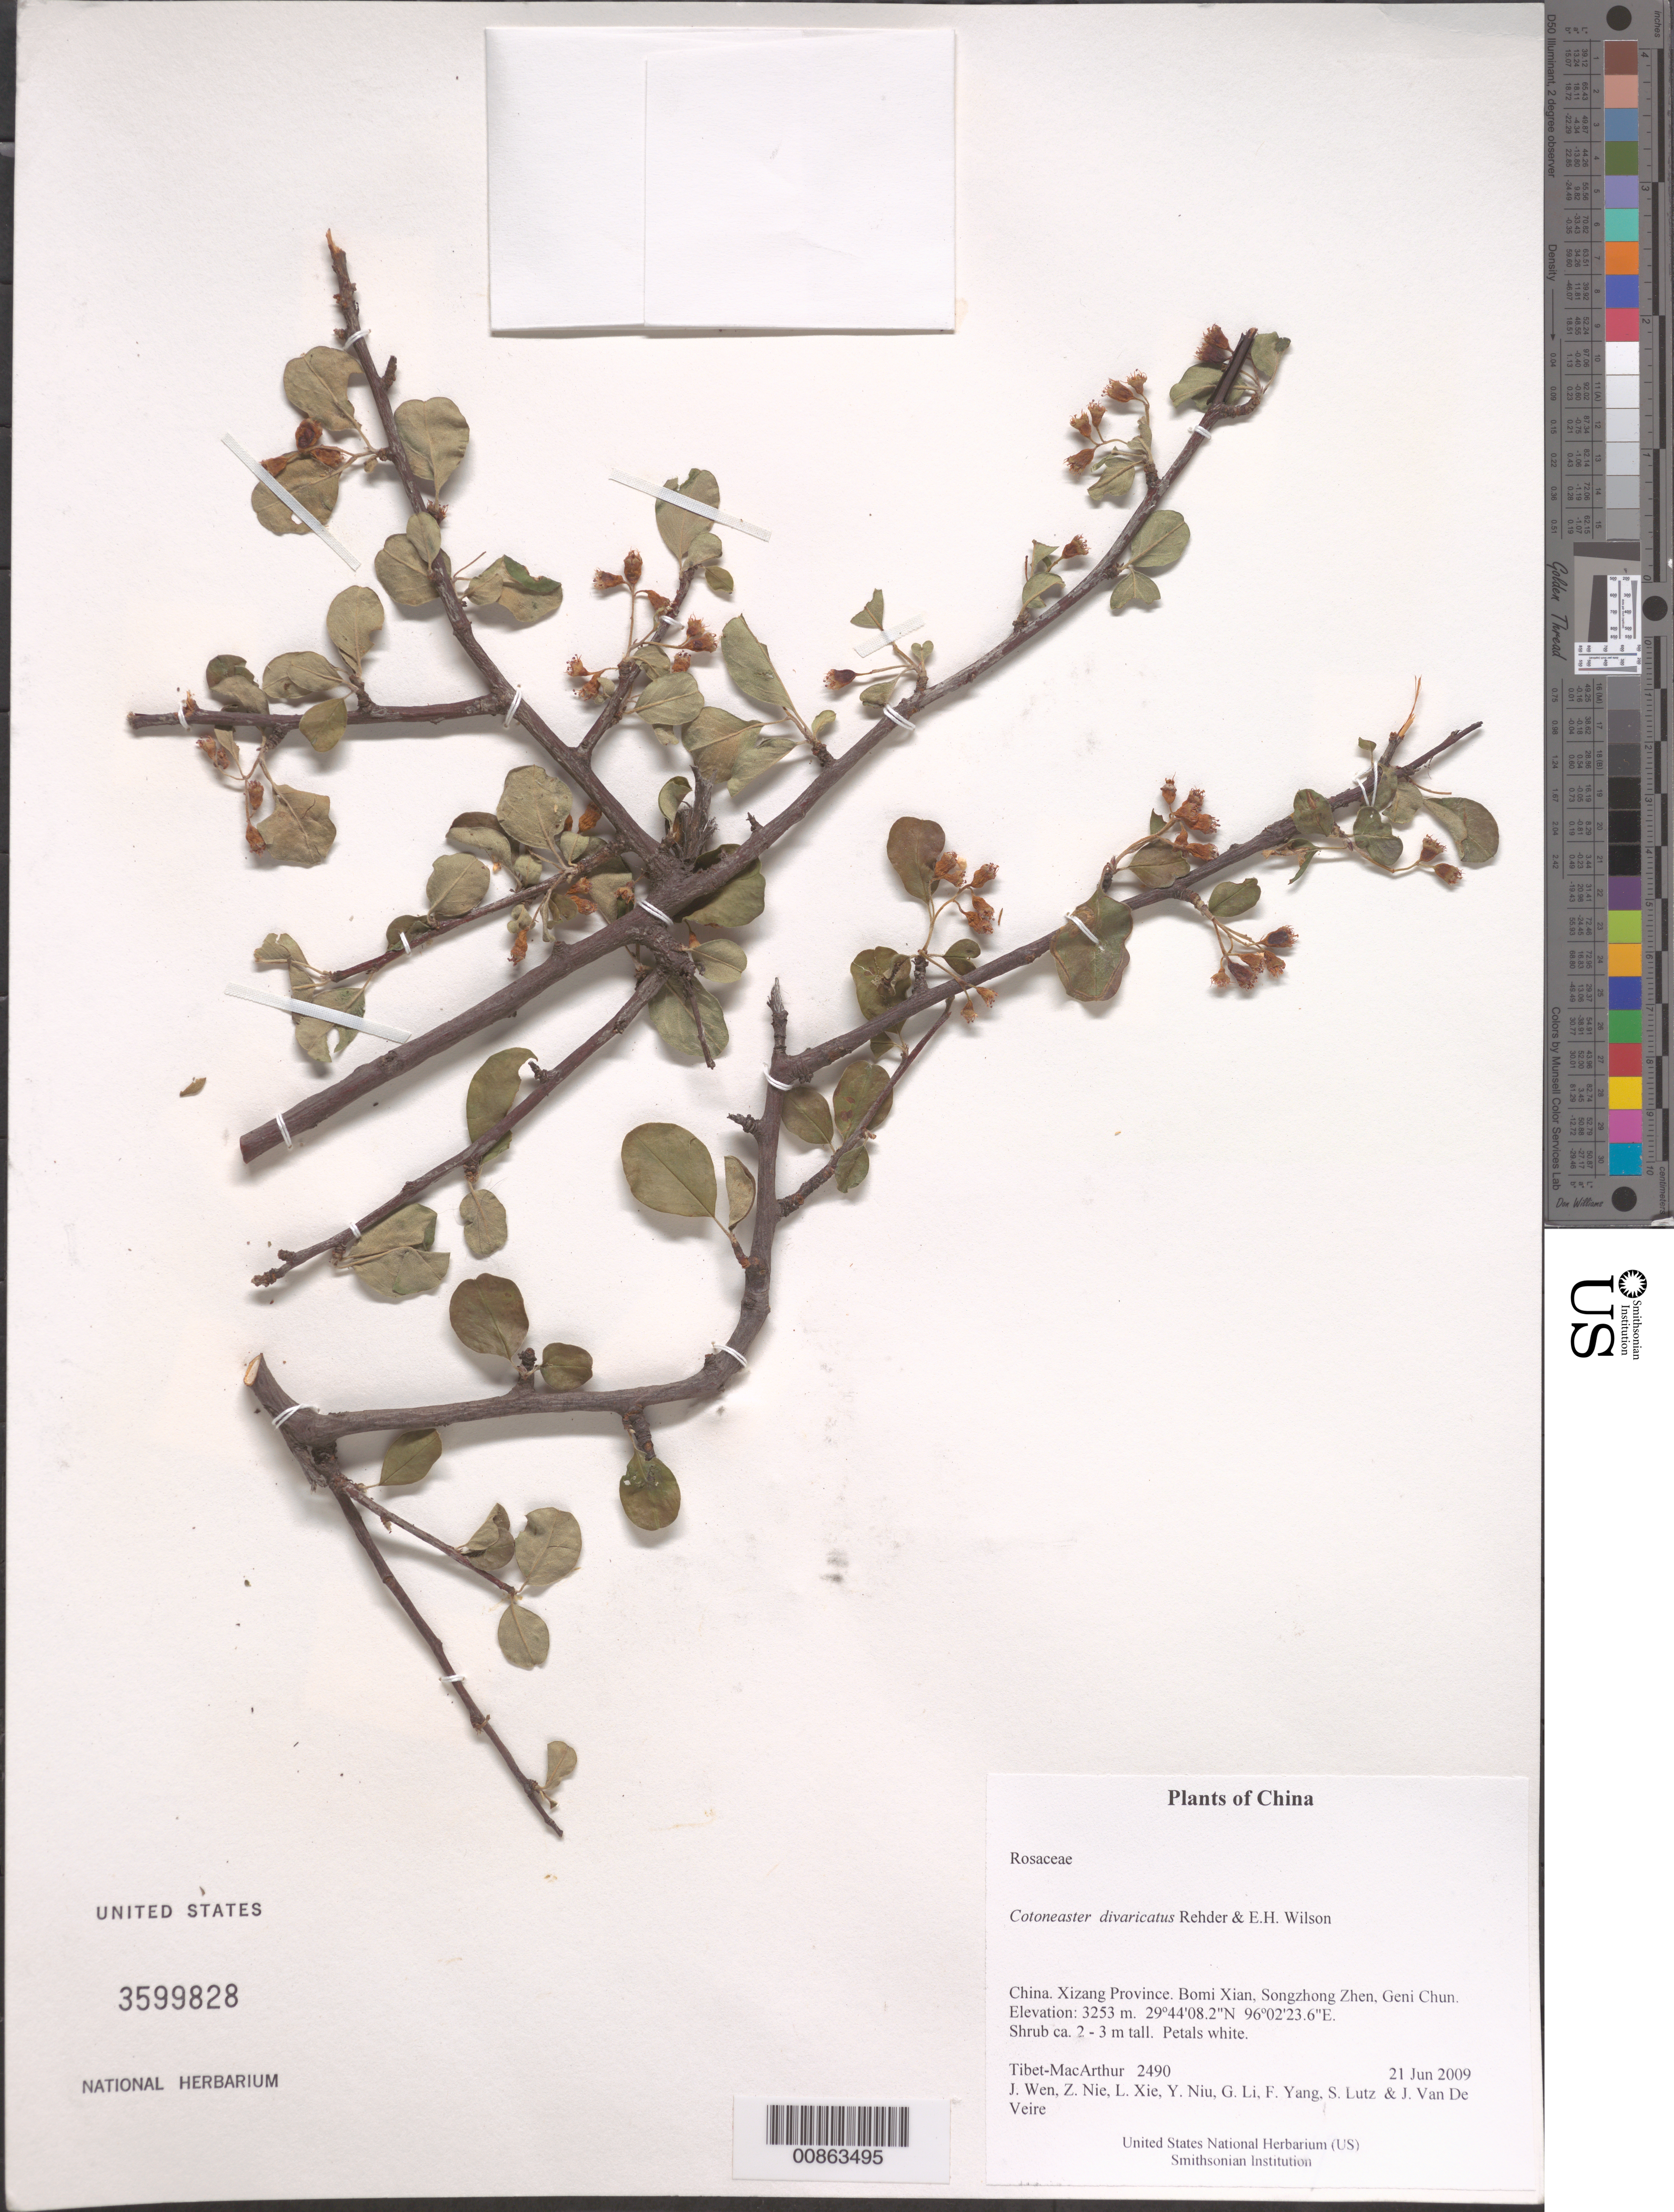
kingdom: Plantae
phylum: Tracheophyta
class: Magnoliopsida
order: Rosales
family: Rosaceae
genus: Cotoneaster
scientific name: Cotoneaster divaricatus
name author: Rehder & E.H. Wilson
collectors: Tibet-MacArthur, J. Wen, Z. Nie, L. Xie, Y. Niu, G. Li, F. Yang, S. Lutz & J. Van De Veire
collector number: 2490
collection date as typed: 21 Jun 2009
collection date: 2009-06-21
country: China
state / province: Xizang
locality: Bomi Xian, Songzhong Zhen, Geni Chun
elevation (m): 3253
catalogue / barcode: US 3599828